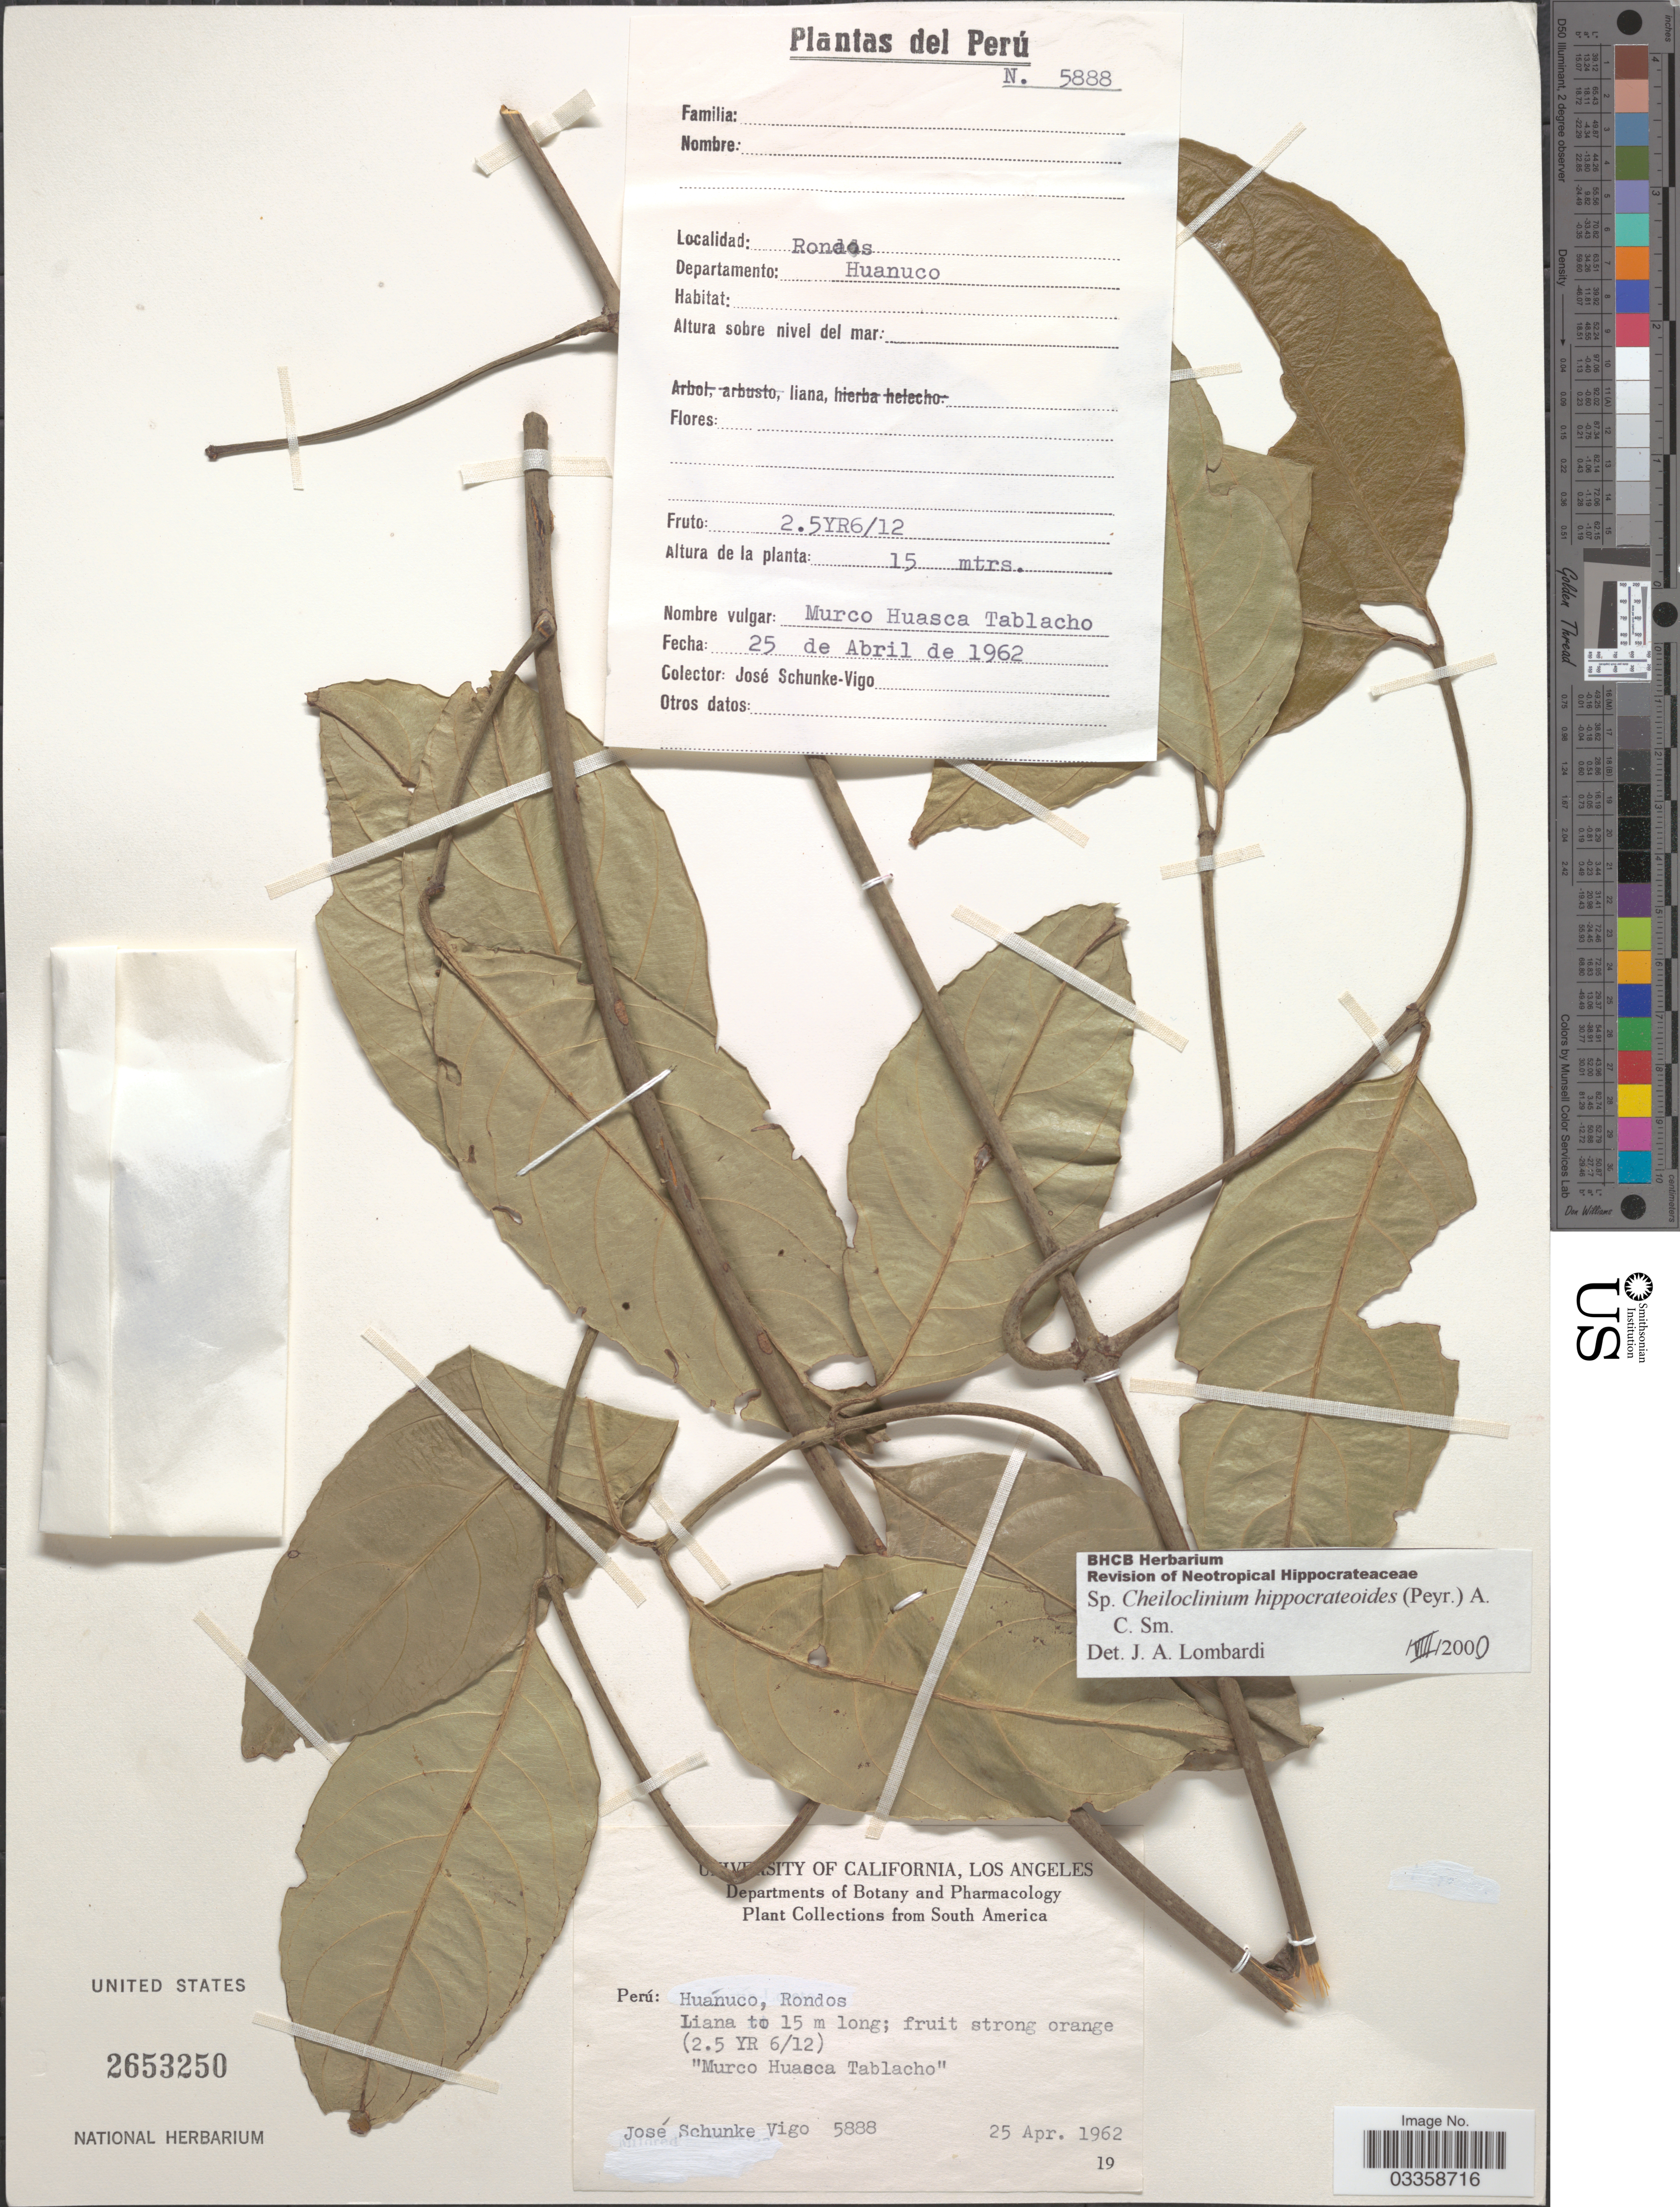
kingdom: Plantae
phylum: Tracheophyta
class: Magnoliopsida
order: Celastrales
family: Celastraceae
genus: Cheiloclinium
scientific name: Cheiloclinium hippocrateoides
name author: (Peyr.) A.C. Sm.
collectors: J. Schunke Vigo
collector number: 5888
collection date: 1962-04-25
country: Peru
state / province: Huánuco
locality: Rondos. Departamento: Huanuco.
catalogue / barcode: US 2653250